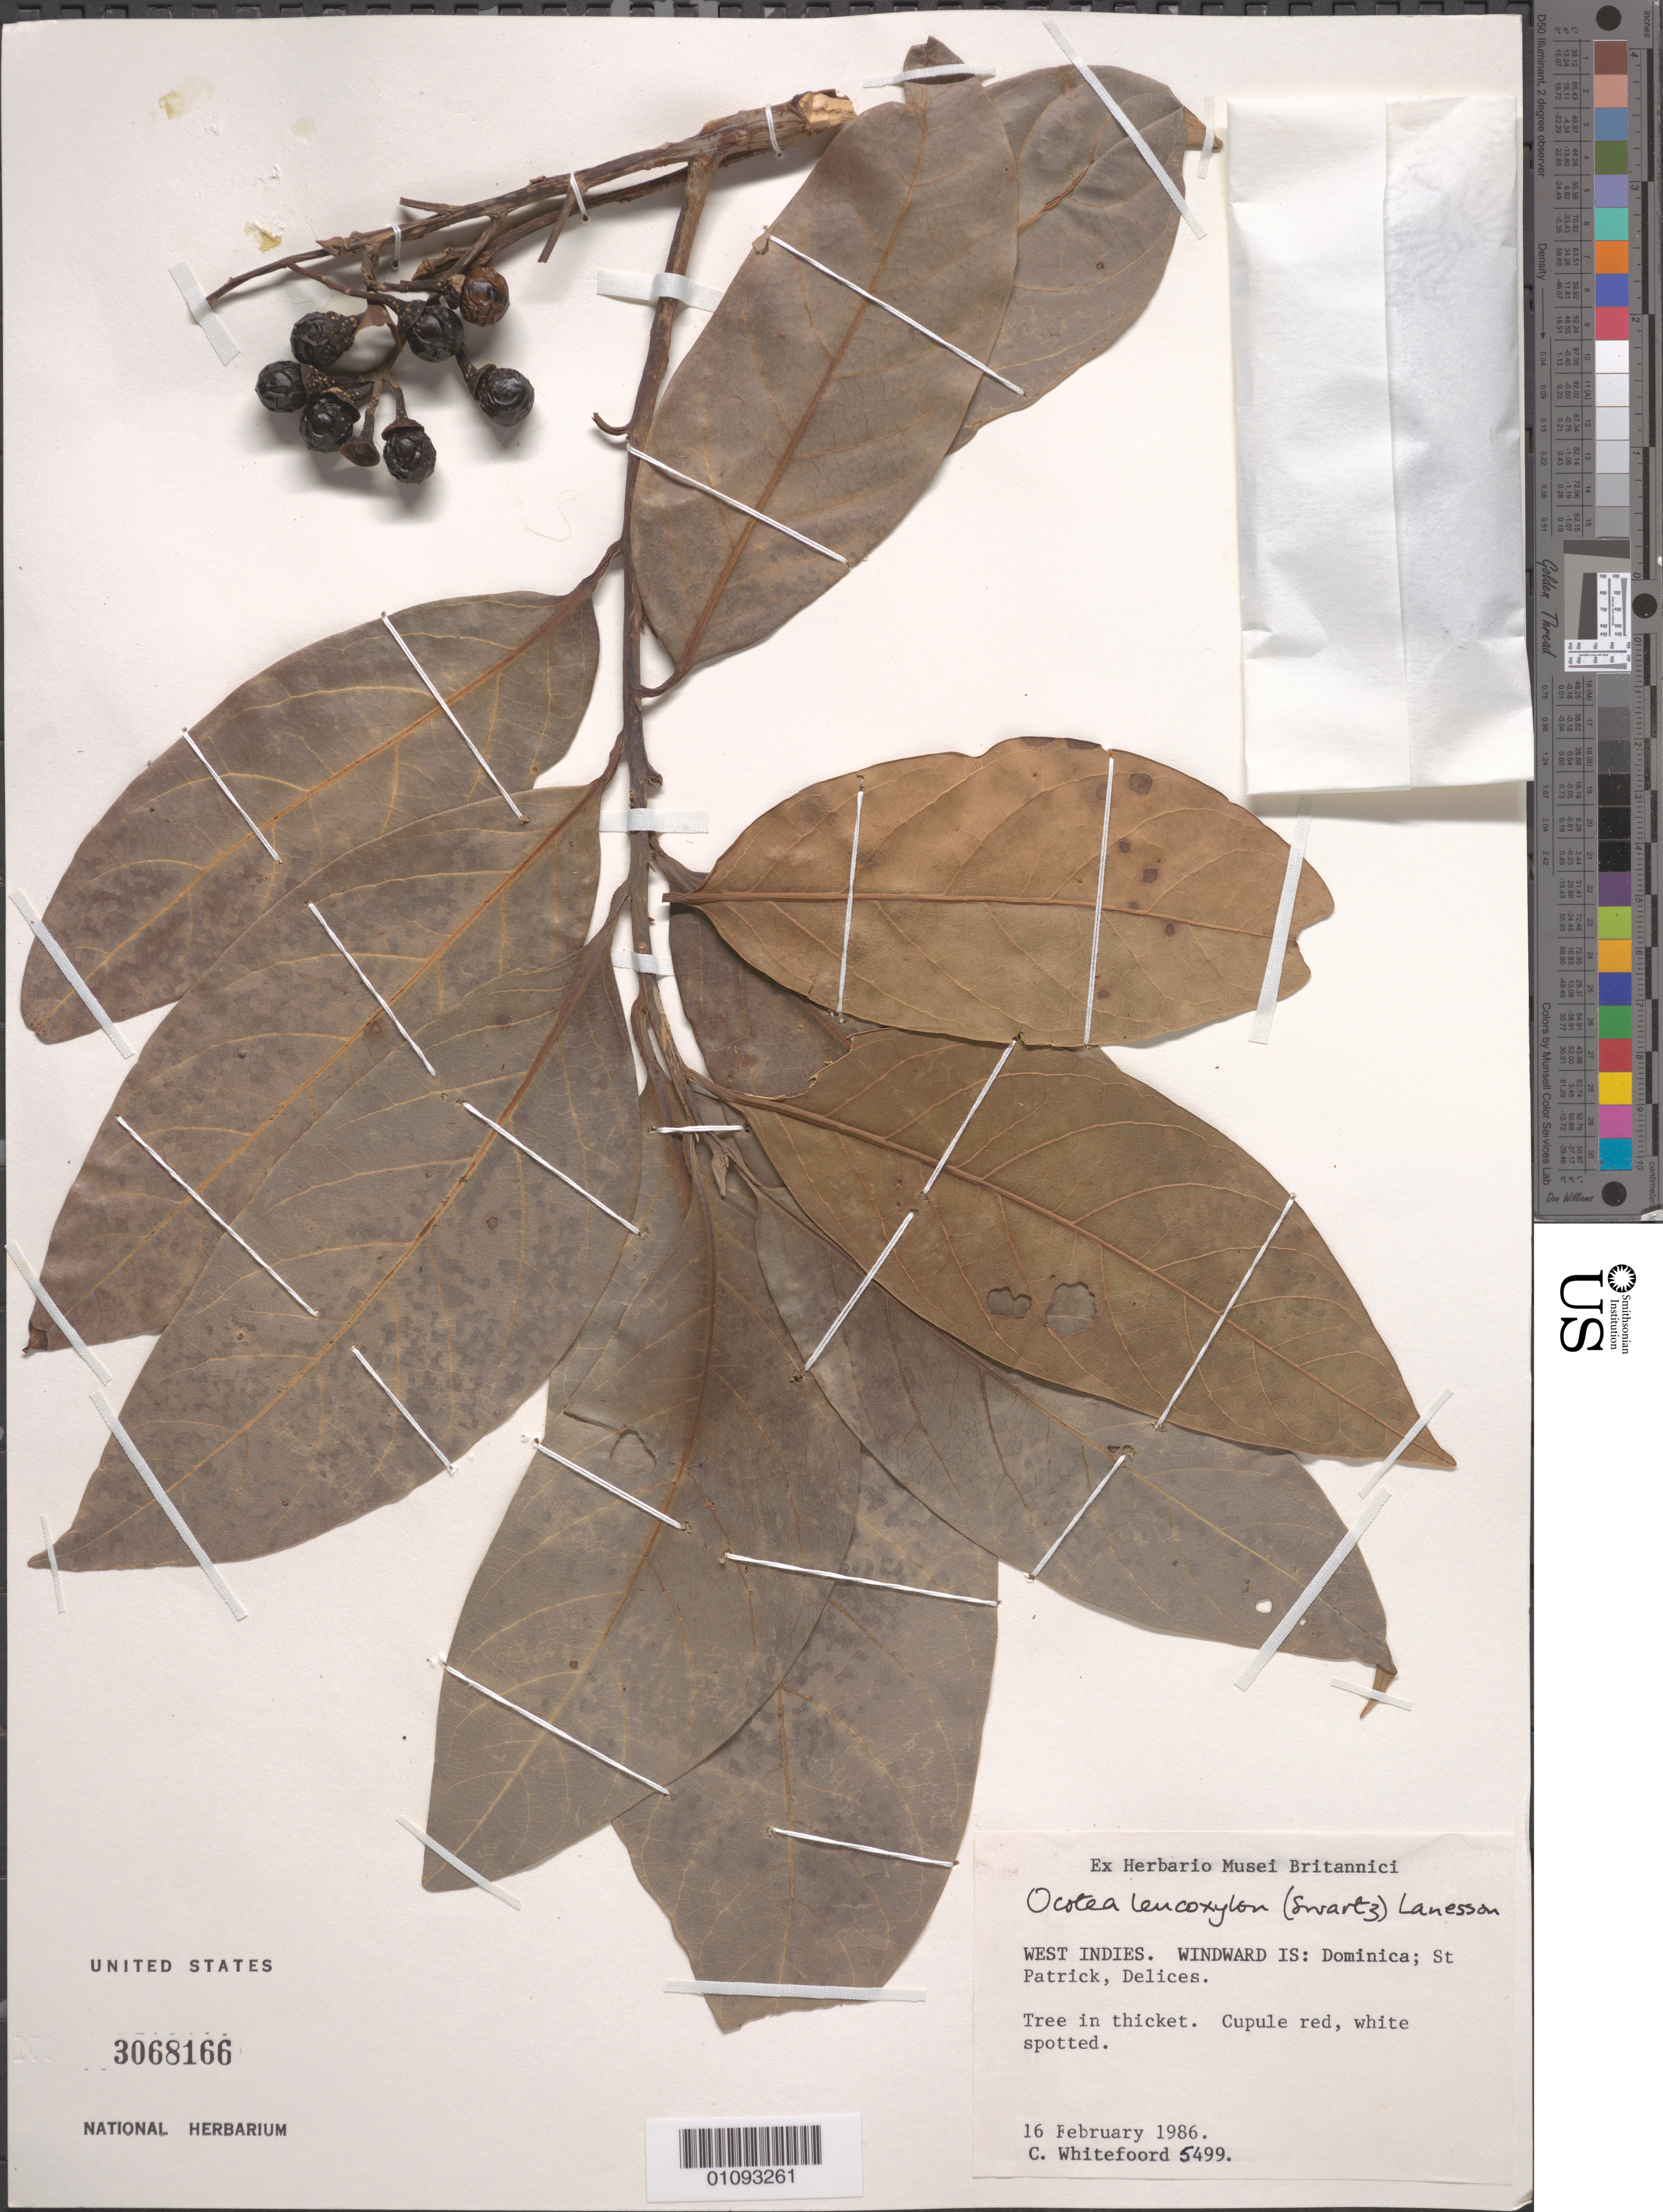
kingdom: Plantae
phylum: Tracheophyta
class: Magnoliopsida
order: Laurales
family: Lauraceae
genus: Ocotea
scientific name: Ocotea leucoxylon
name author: (Sw.) Laness.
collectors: C. Whitefoord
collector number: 5499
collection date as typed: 16 Feb 1986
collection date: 1986-02-16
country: Dominica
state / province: St. Patrick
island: Dominica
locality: Delices.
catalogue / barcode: US 3068166